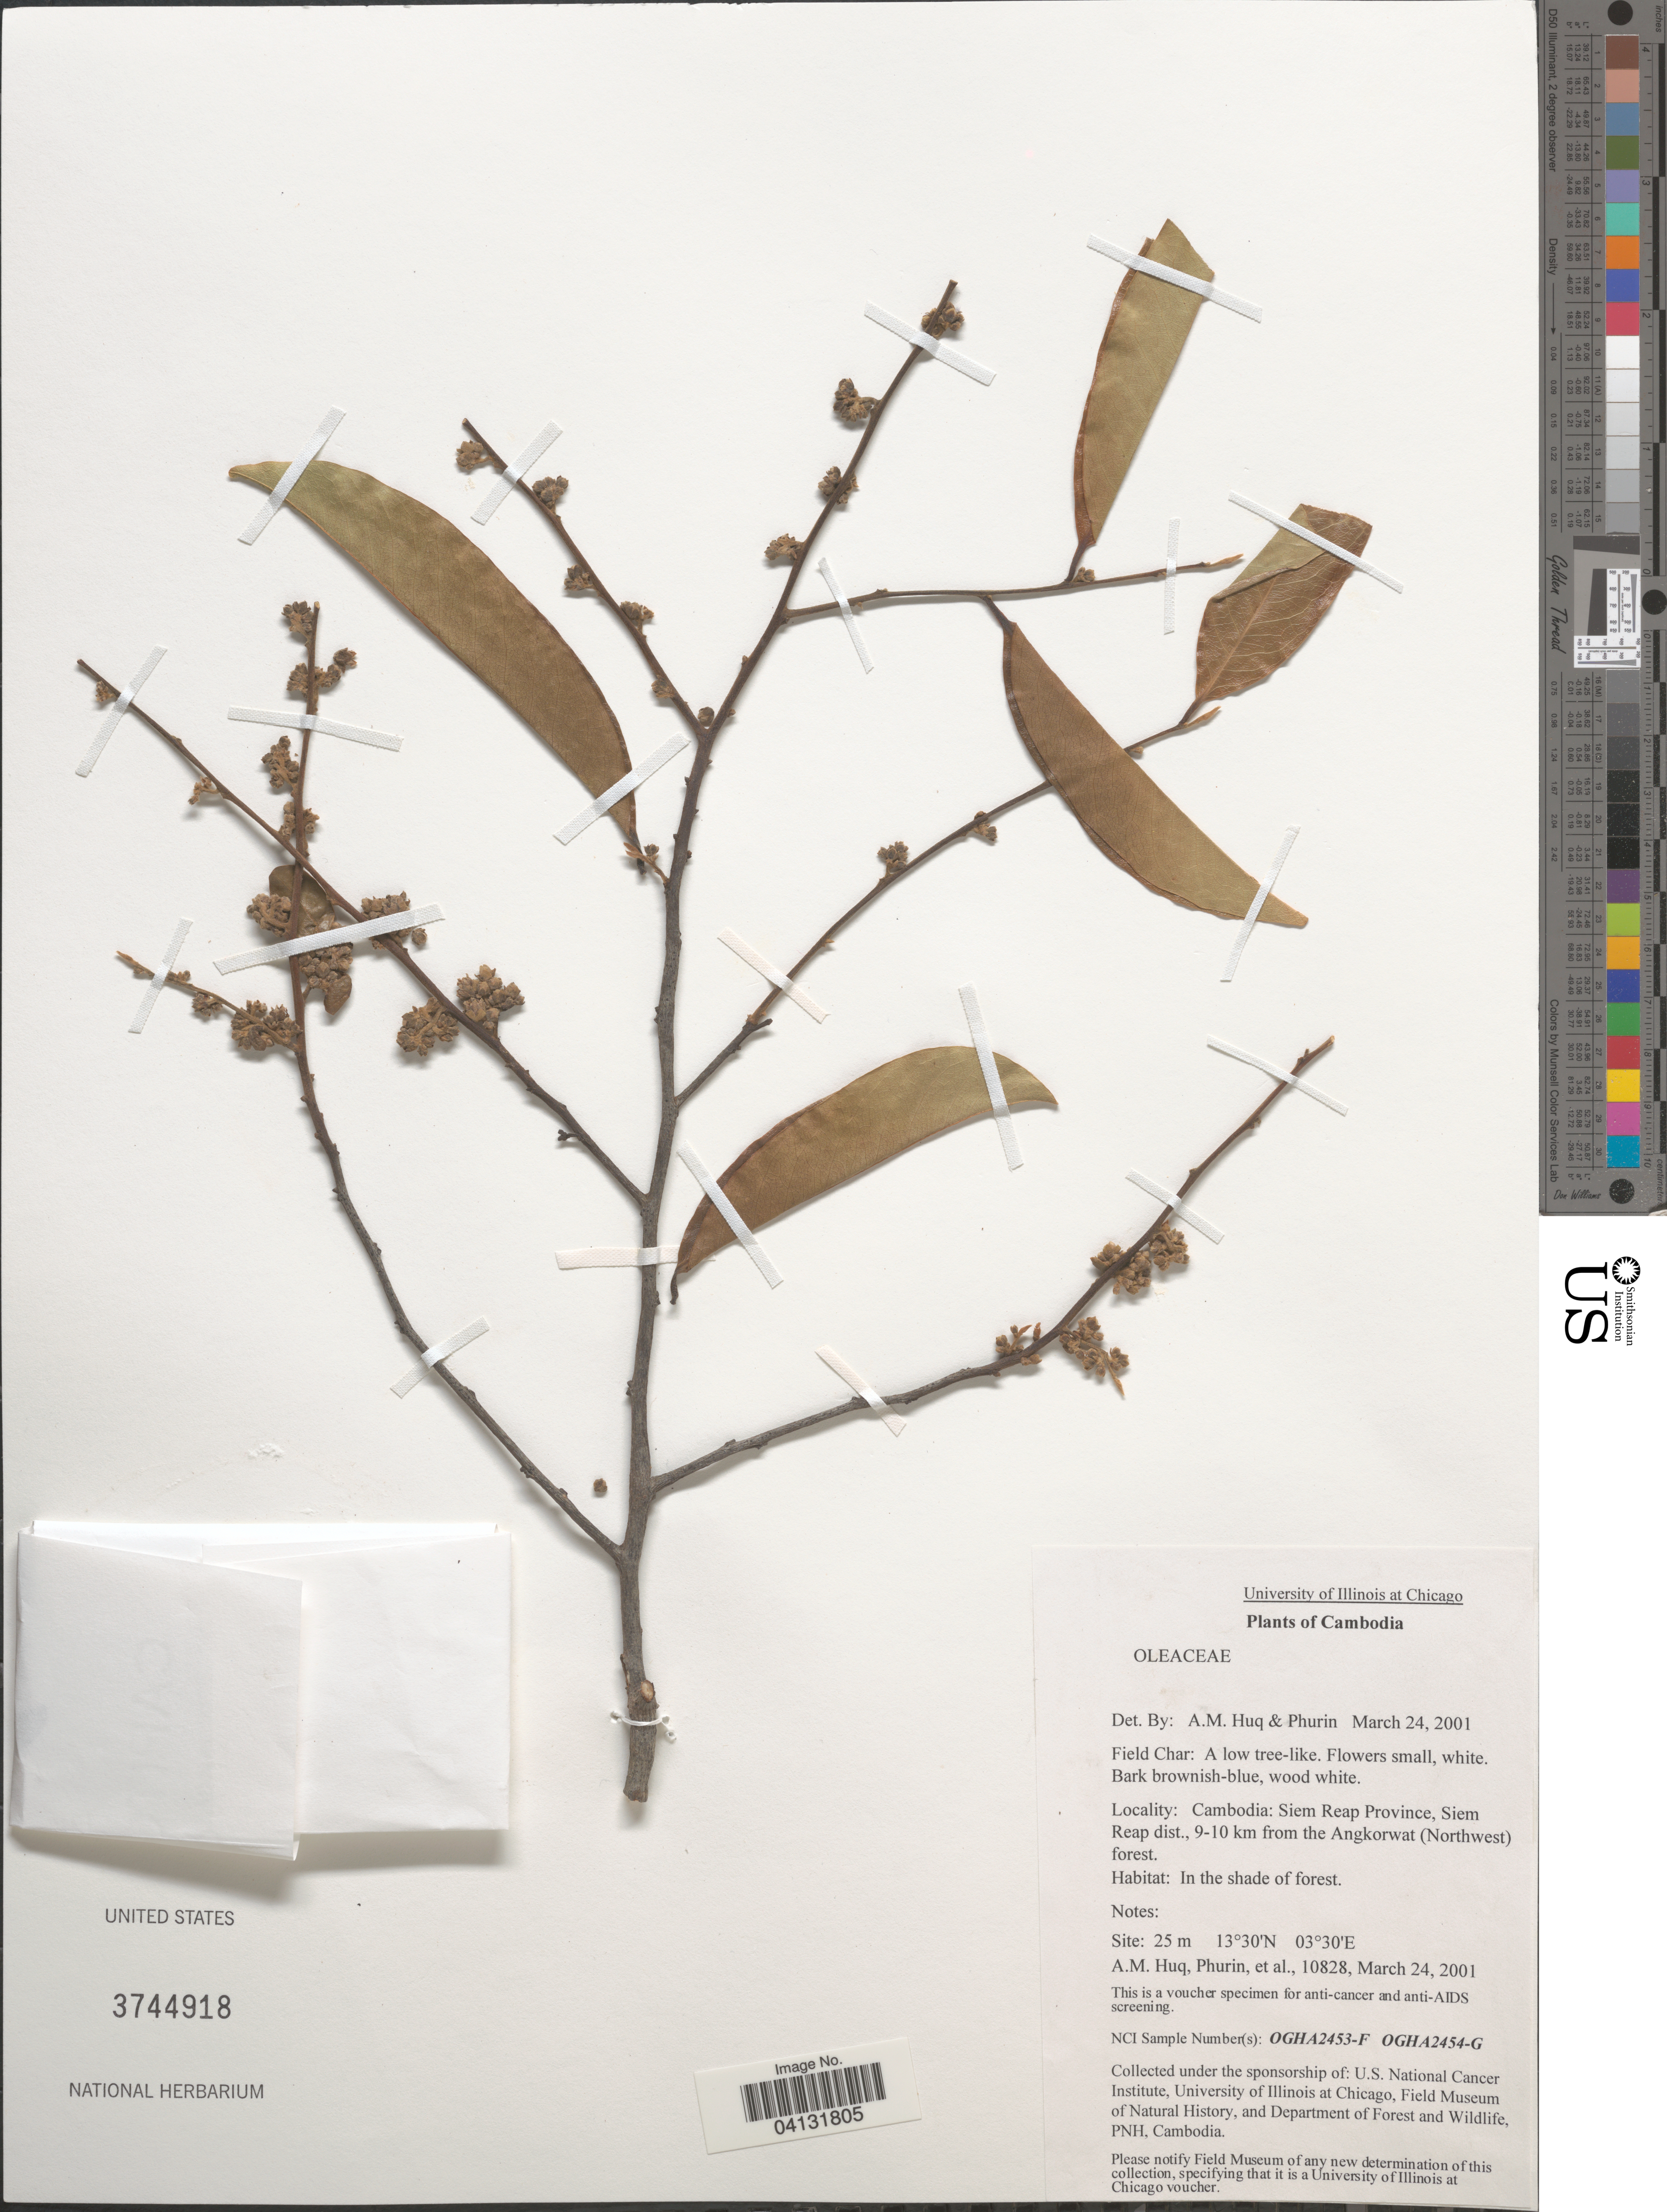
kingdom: Plantae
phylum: Tracheophyta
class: Magnoliopsida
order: Lamiales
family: Oleaceae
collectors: A. M. Huq, -. Phurin & et al.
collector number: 10828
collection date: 2001-03-24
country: Cambodia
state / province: Siĕm Réab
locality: Siem Reap Province, Siem Reap dist., 9-10 km from the Angkorwat (Northwest) forest.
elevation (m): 25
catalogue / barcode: US 3744918